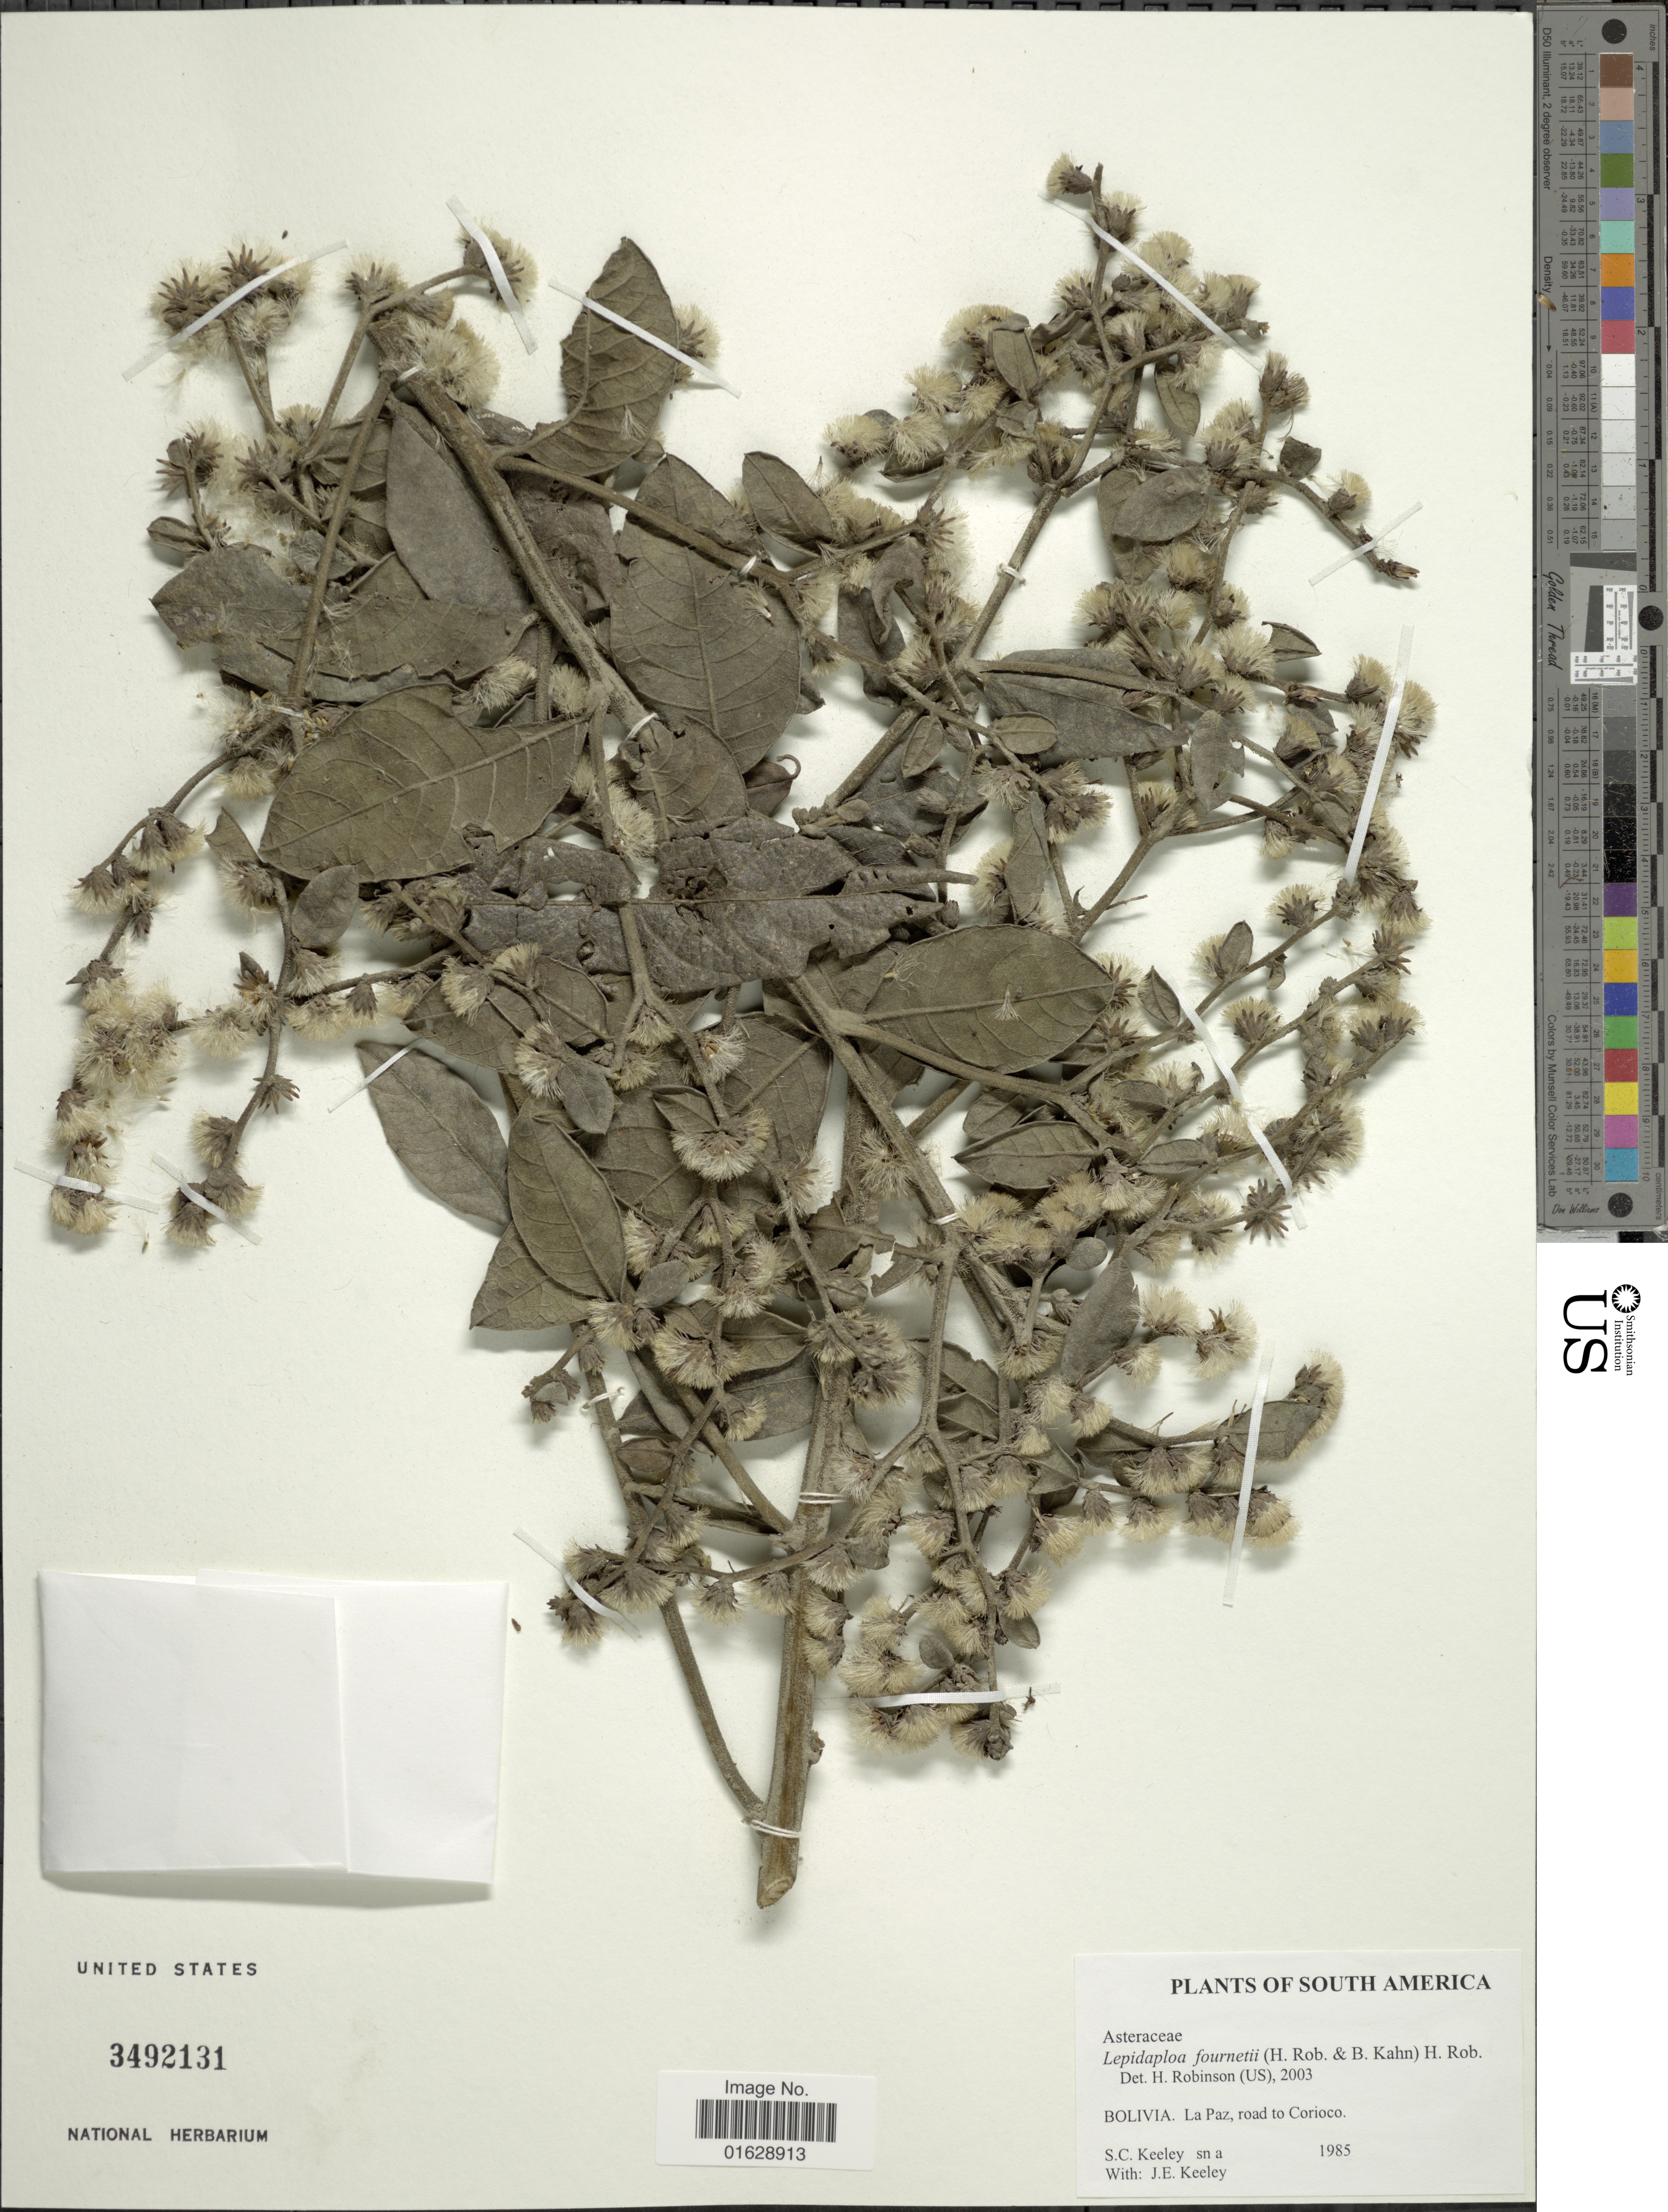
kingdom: Plantae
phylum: Tracheophyta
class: Magnoliopsida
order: Asterales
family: Asteraceae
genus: Lepidaploa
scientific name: Lepidaploa fournetii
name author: (H. Rob. & B. Kahn) H. Rob.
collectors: S. C. Keeley & J. E. Keeley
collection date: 1985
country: Bolivia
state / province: La Paz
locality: La Paz, road to Corioco.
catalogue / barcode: US 3492131